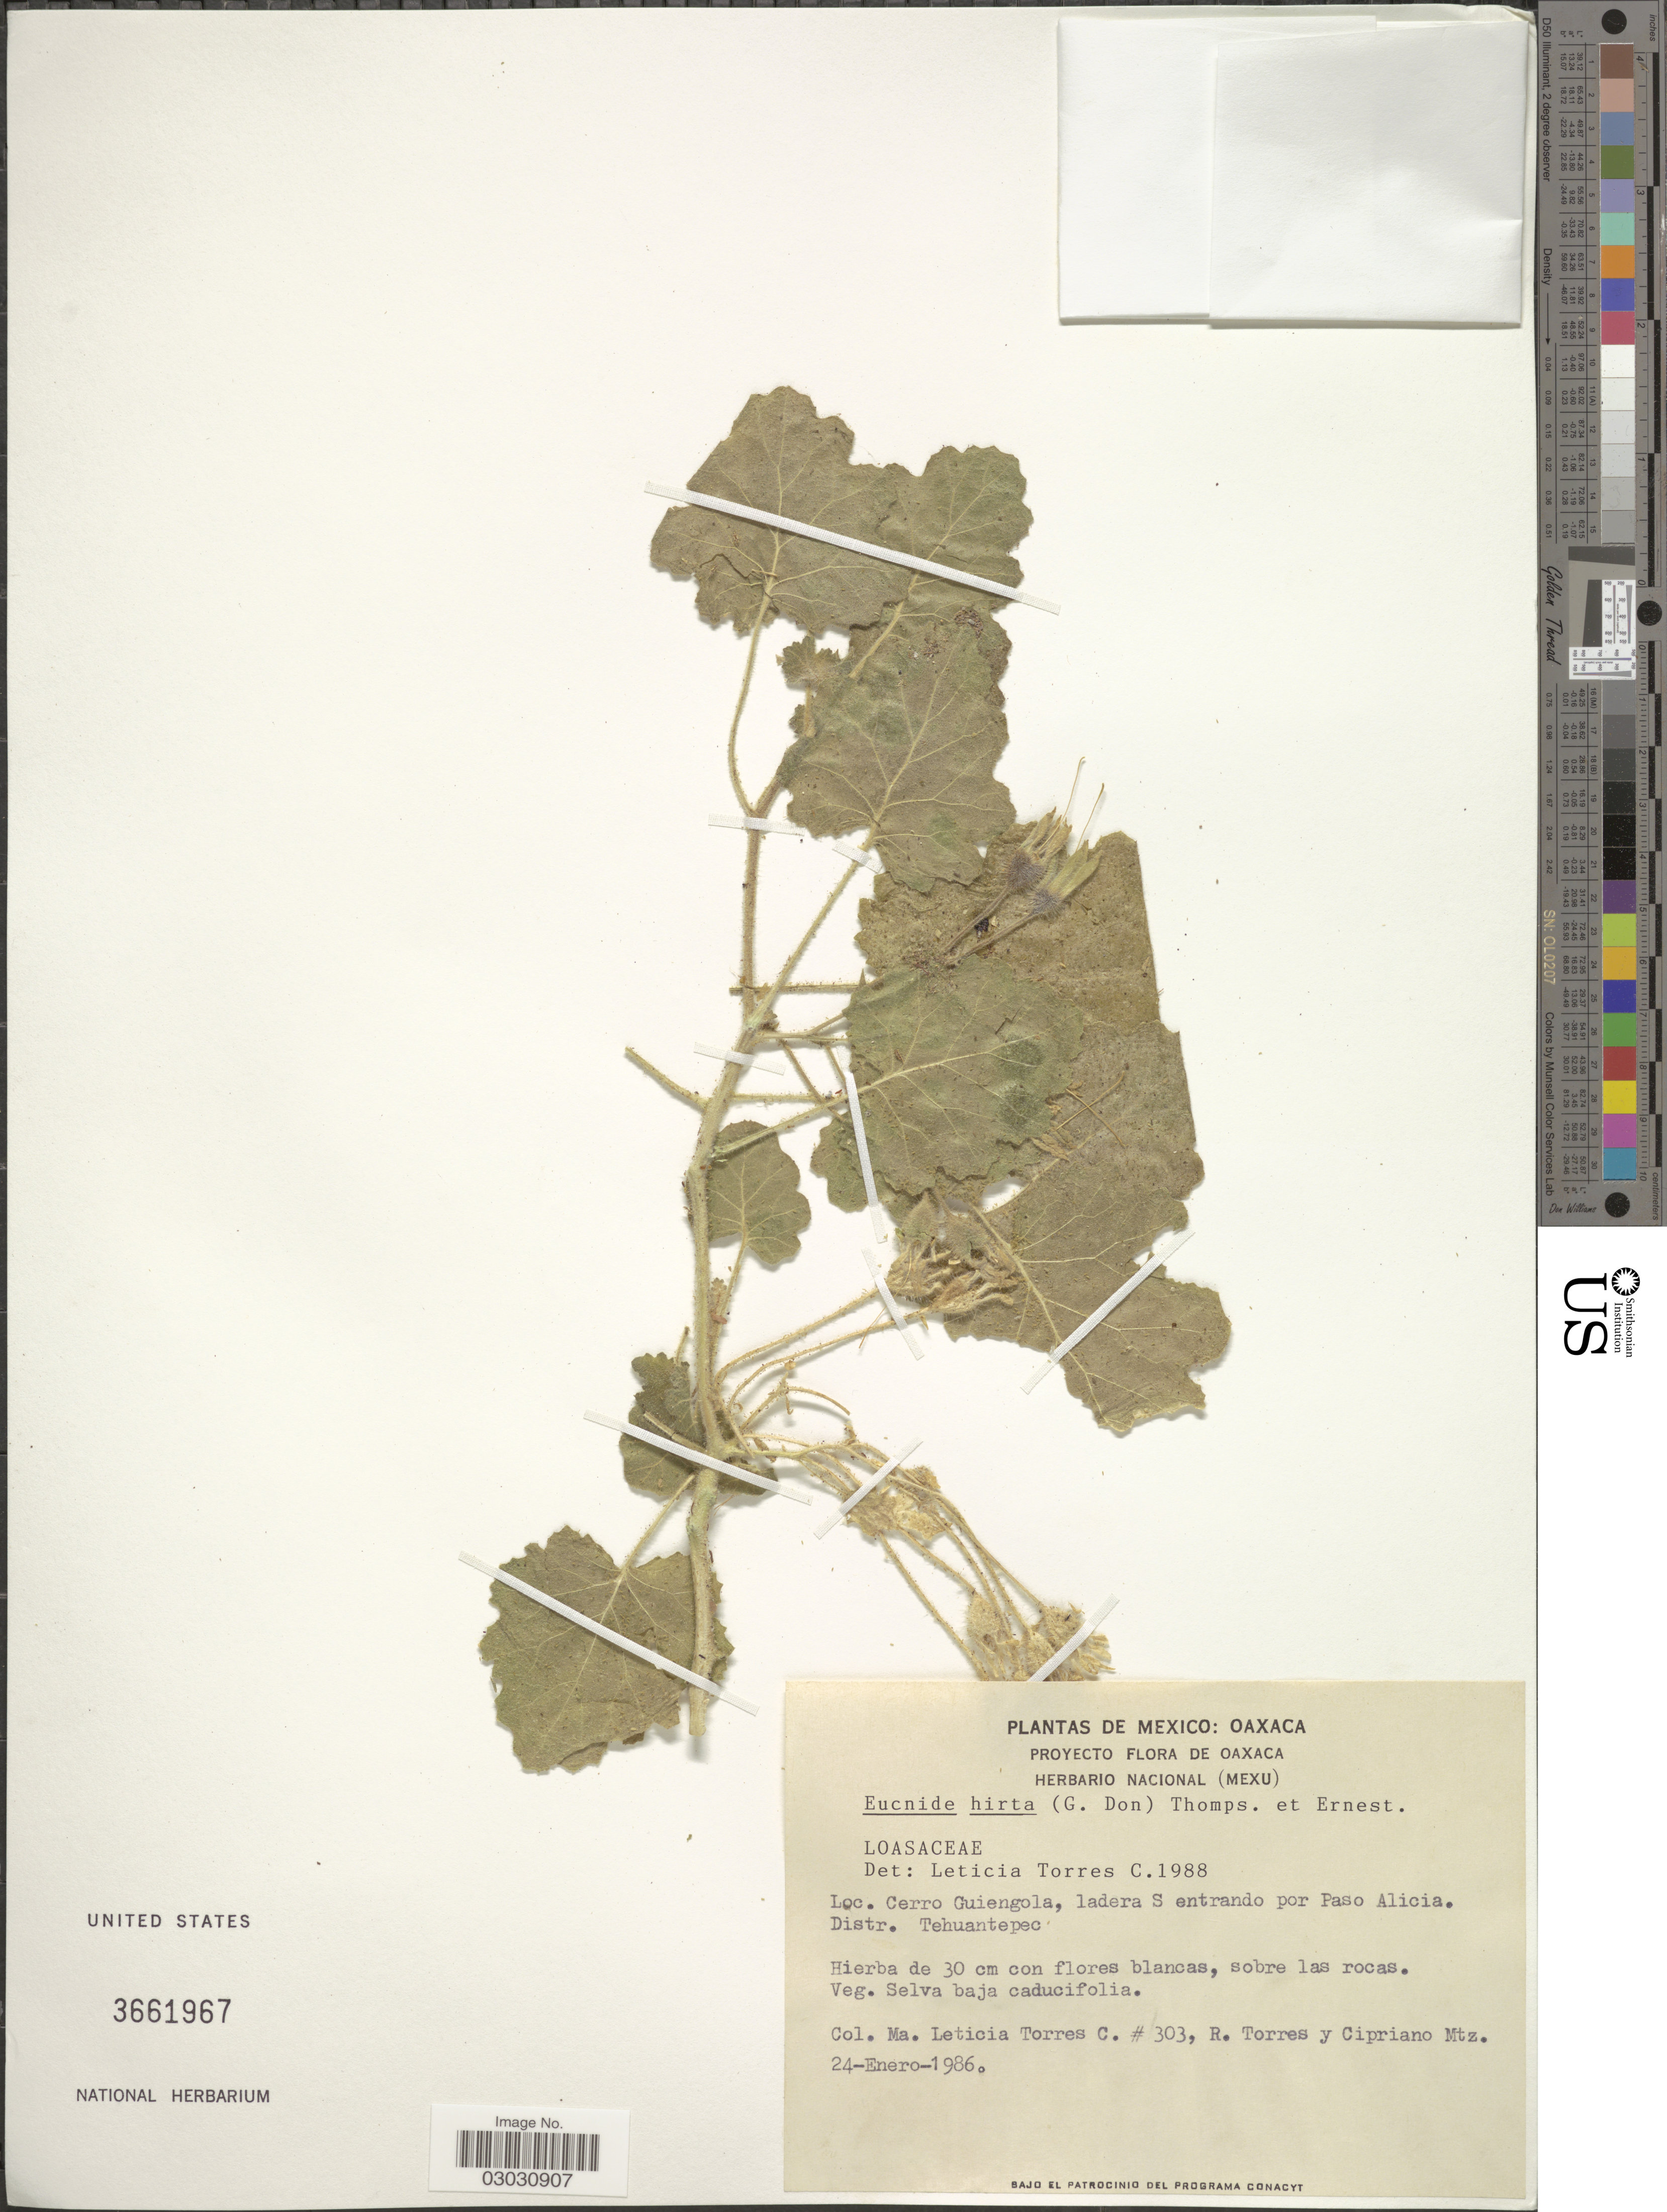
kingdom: Plantae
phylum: Tracheophyta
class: Magnoliopsida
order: Cornales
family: Loasaceae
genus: Eucnide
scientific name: Eucnide hirta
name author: (G. Don) H.J. Thomps. & W.R. Ernst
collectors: M. L. Torres Colin, R. Torres & C. Martínez R.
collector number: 303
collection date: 1986-01-24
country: Mexico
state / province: Oaxaca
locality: Cerro Guiengola, ladera S entrando por Paso Alicia. Distr. Tehuantepec.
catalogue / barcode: US 3661967